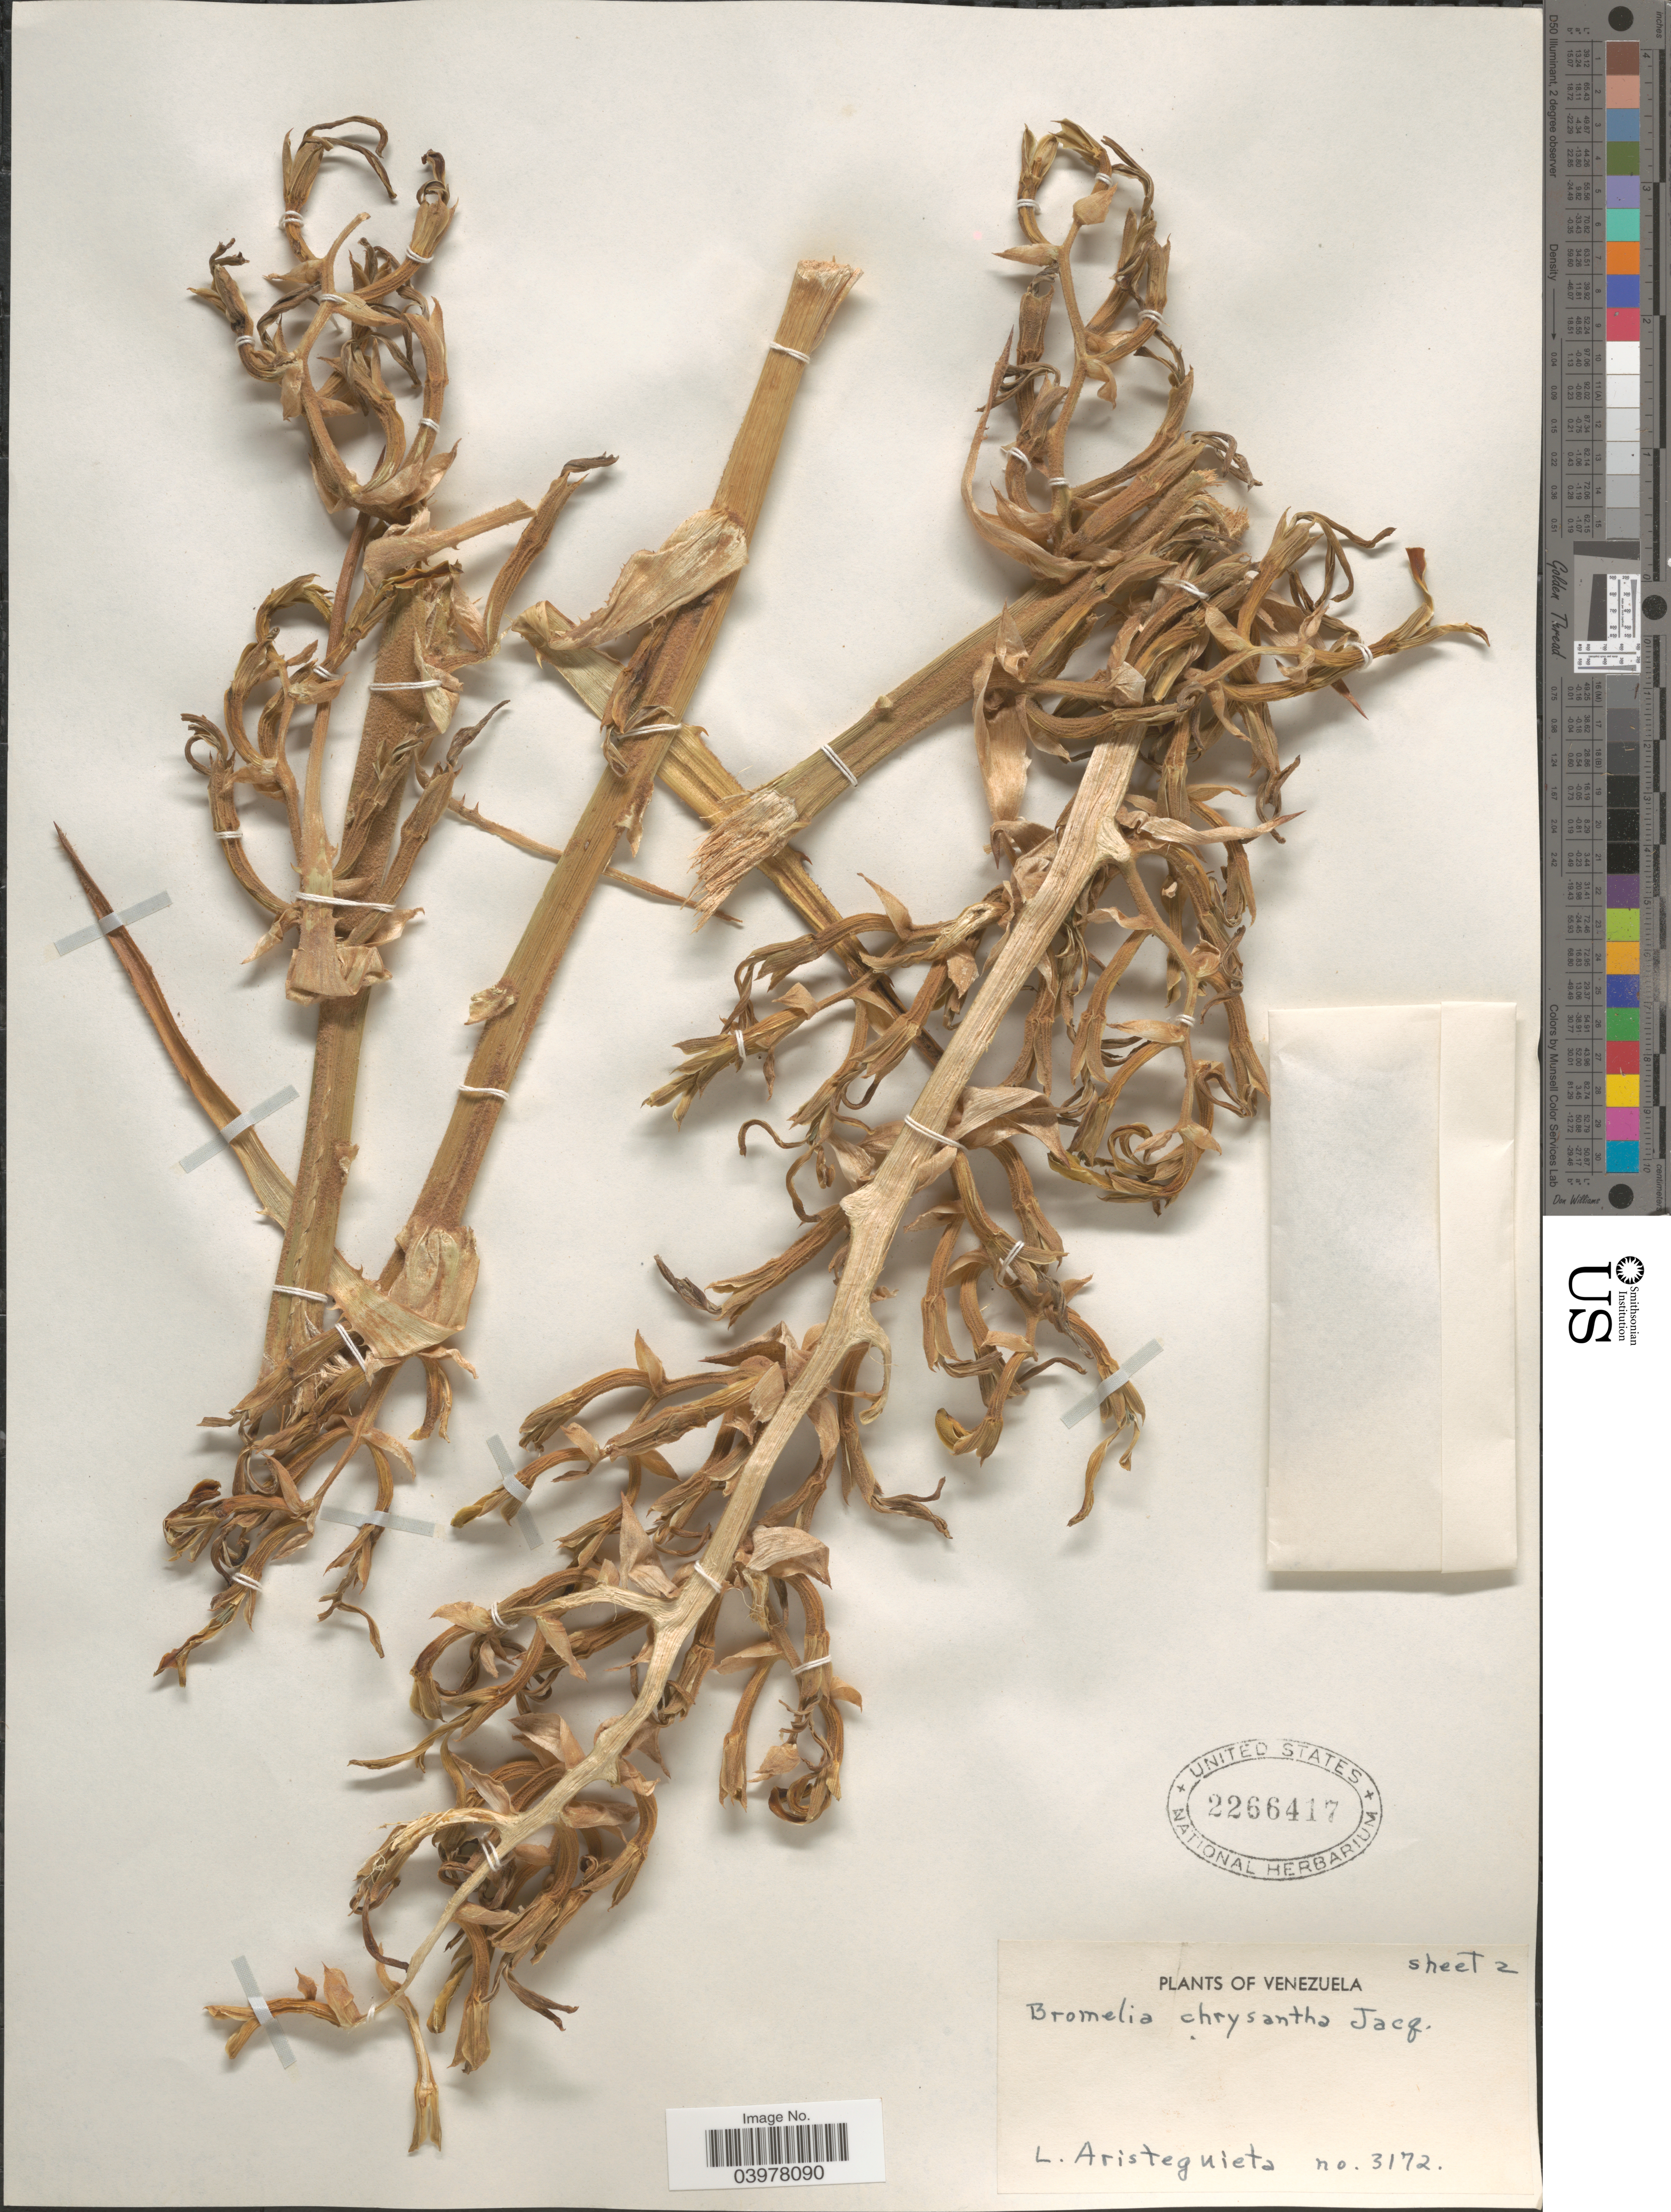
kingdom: Plantae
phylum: Tracheophyta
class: Liliopsida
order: Poales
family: Bromeliaceae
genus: Bromelia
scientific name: Bromelia chrysantha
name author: Jacq.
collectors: L. Aristeguieta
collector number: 3172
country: Venezuela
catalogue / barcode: US 2266417